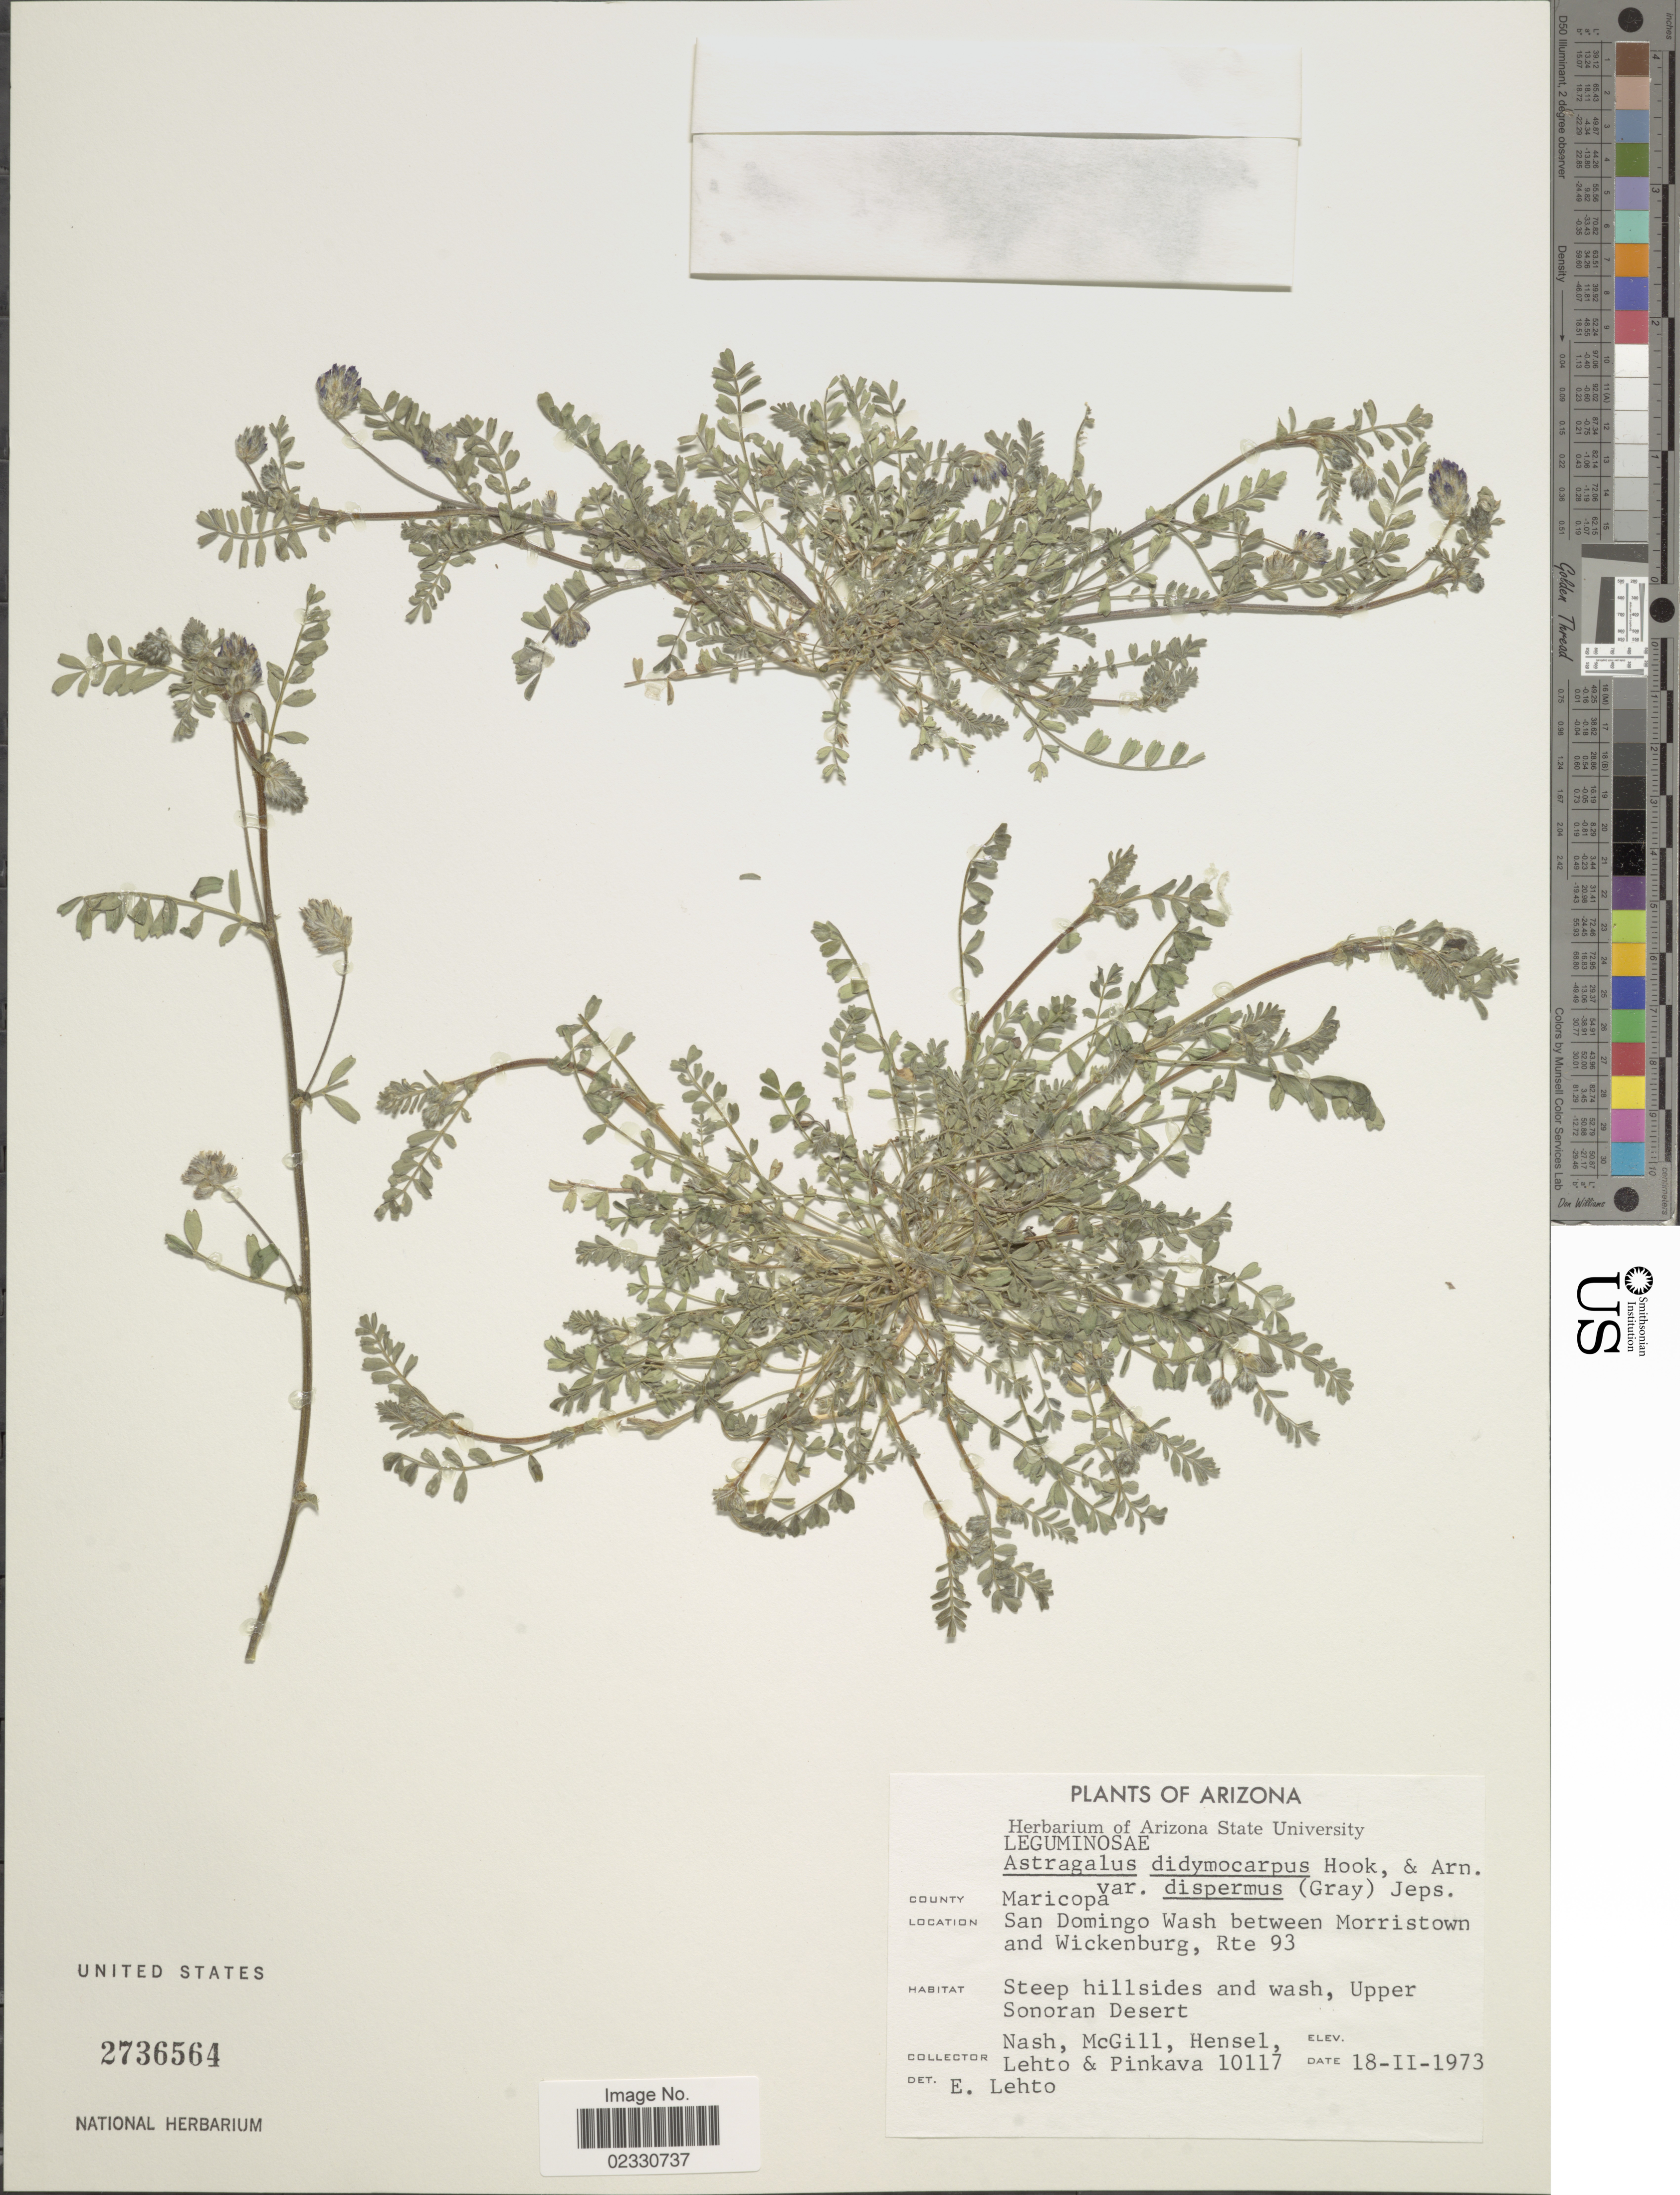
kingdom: Plantae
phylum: Tracheophyta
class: Magnoliopsida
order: Fabales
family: Fabaceae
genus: Astragalus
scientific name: Astragalus didymocarpus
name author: Hook. & Arn.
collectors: -- Nash, -. McGill, -. Hensel, -. Lehto & -. Pinkava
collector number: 10117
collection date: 1973-02-18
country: United States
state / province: Arizona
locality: Maricopa County, San Domingo Wash between Morristown and Wickenburg, Rte 93, steep hillsides and wash, Upper Sonoran Desert.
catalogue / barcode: US 2736564